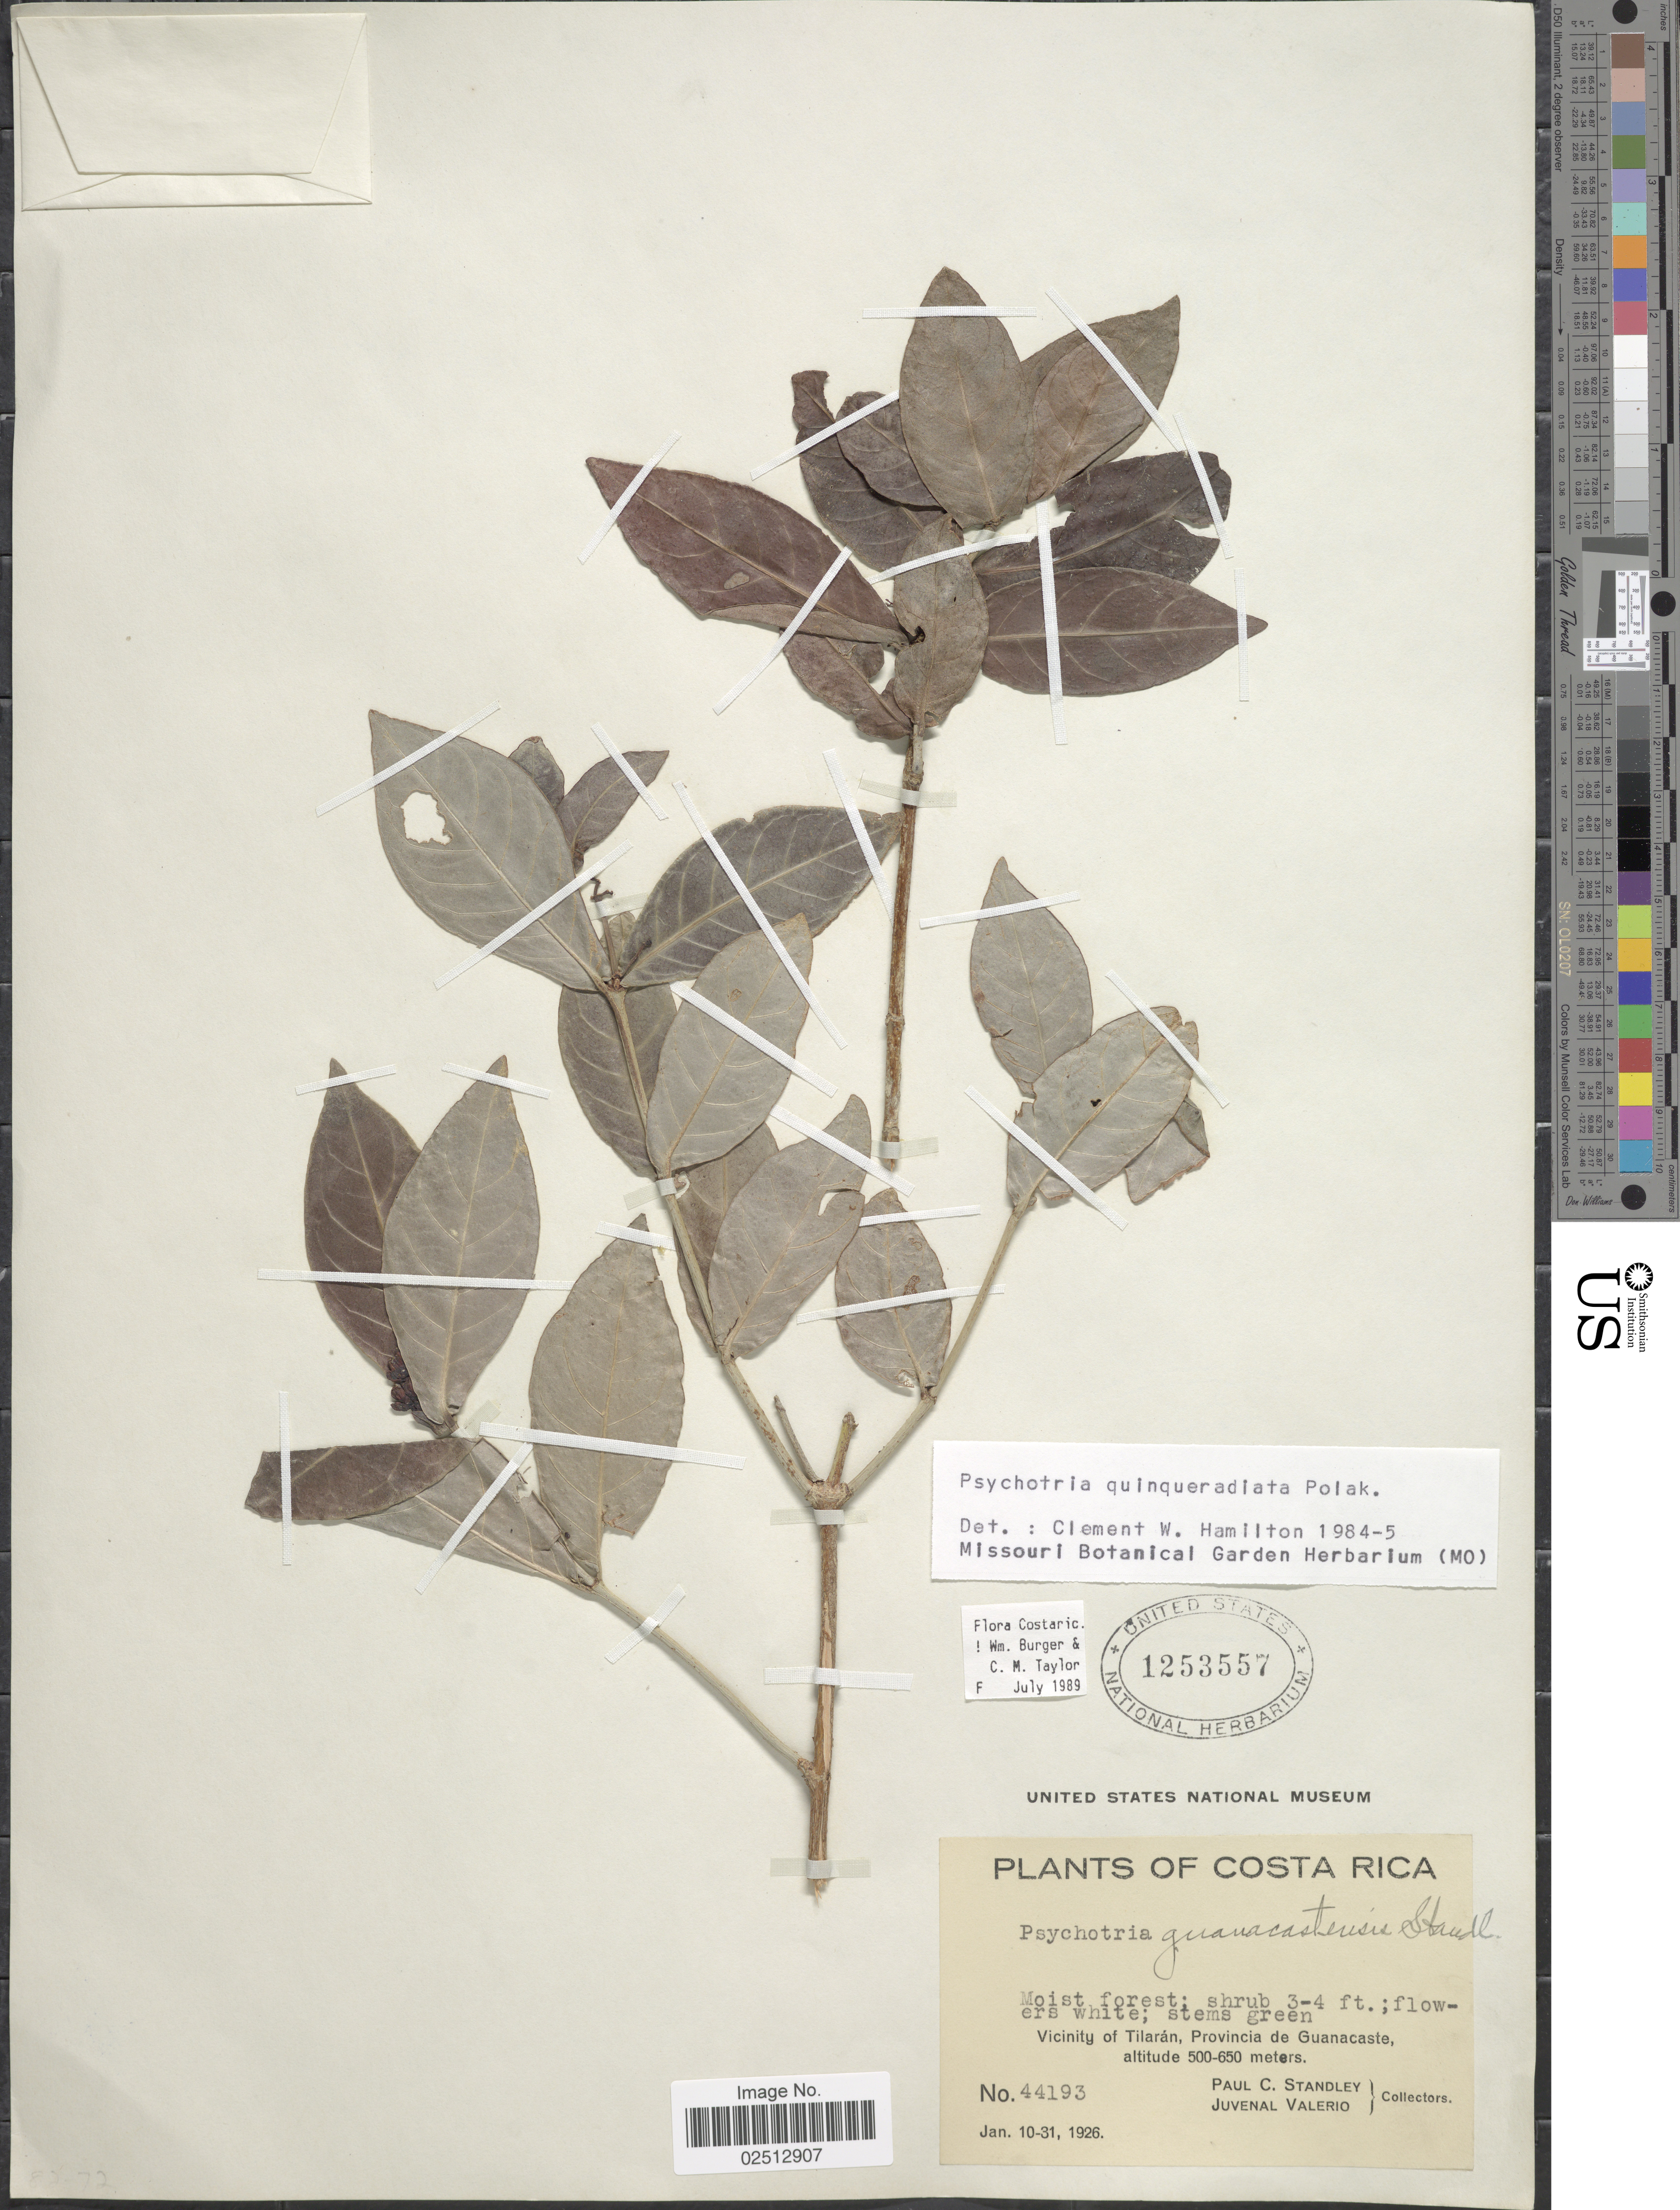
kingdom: Plantae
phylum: Tracheophyta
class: Magnoliopsida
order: Gentianales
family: Rubiaceae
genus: Psychotria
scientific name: Psychotria quinqueradiata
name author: Pol.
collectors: P. C. Standley & J. Valerio R.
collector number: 44193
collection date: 1926-01-10/1926-01-31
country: Costa Rica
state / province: Guanacaste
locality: Vicinity of Tilaran, Provincia de Guanacaste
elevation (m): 500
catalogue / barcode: US 1253557